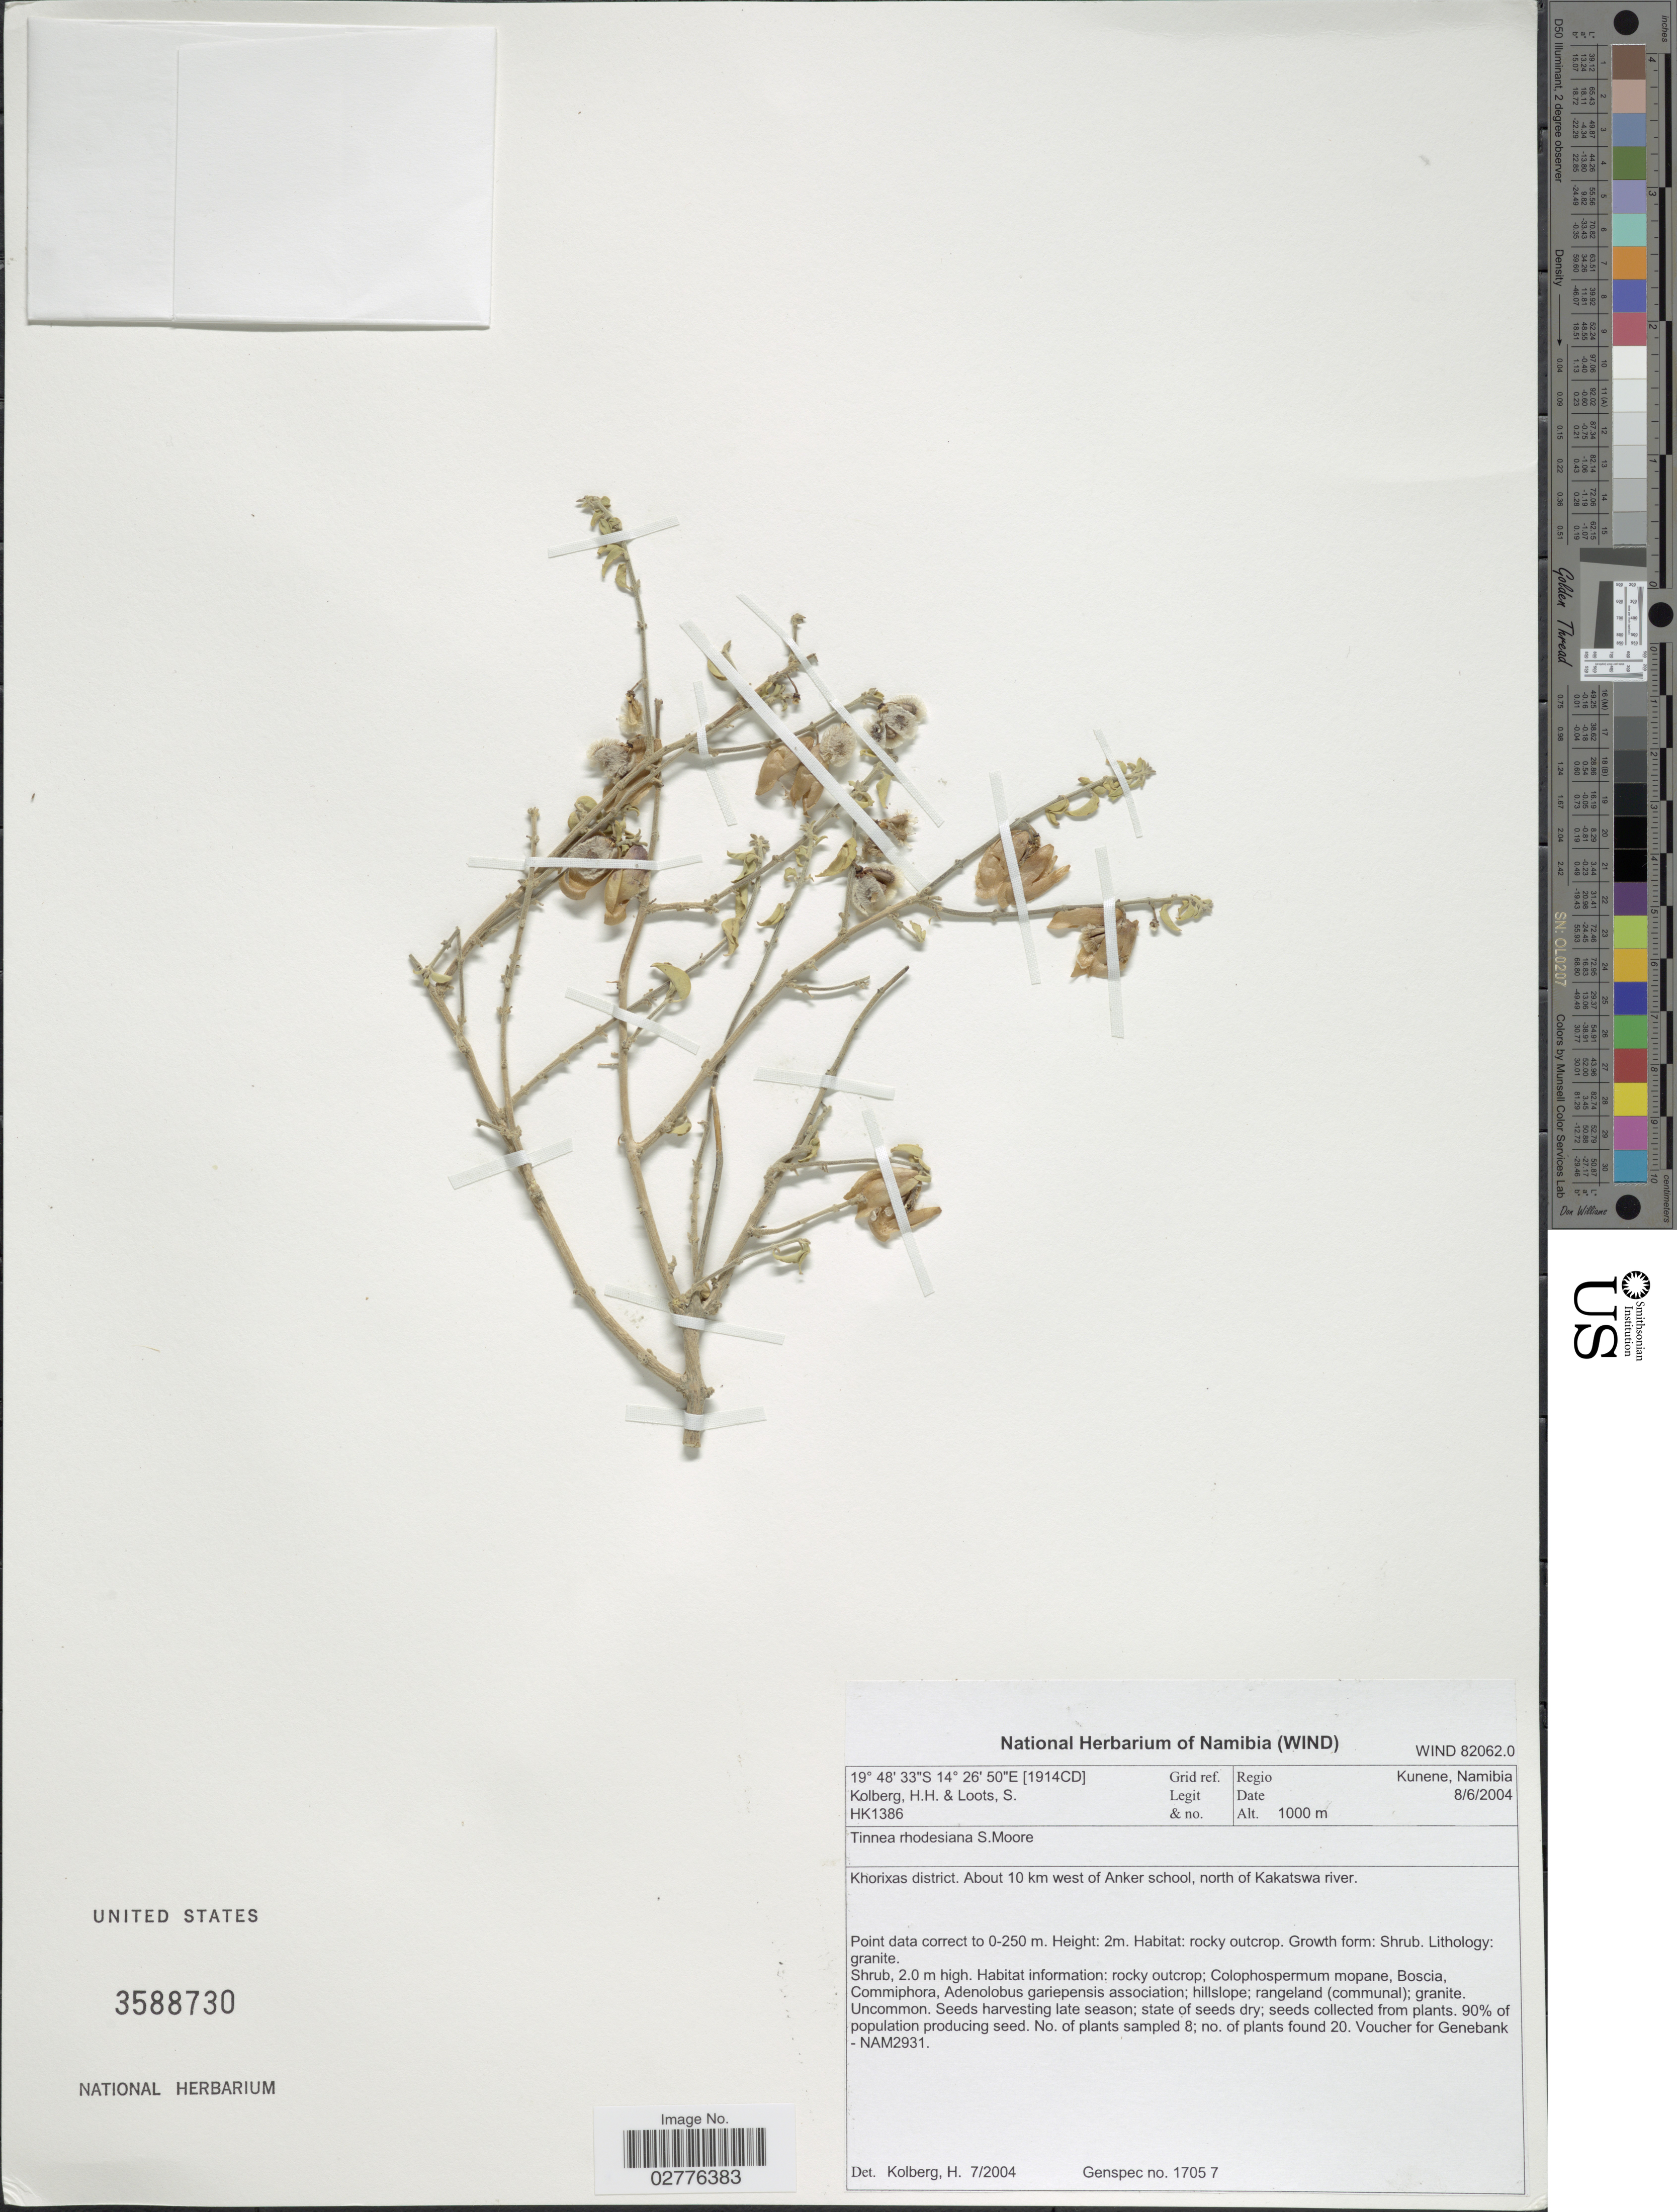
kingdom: Plantae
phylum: Tracheophyta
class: Magnoliopsida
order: Lamiales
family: Lamiaceae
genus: Tinnea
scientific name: Tinnea rhodesiana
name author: S. Moore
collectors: H. H. Kolberg & S. Loots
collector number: HK1386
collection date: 2004-06-08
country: Namibia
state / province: Kunene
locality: Regio Kunene. Khorixas district. About 10 km west of Anker school, north of Kakatswa river.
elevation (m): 1000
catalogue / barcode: US 3588730